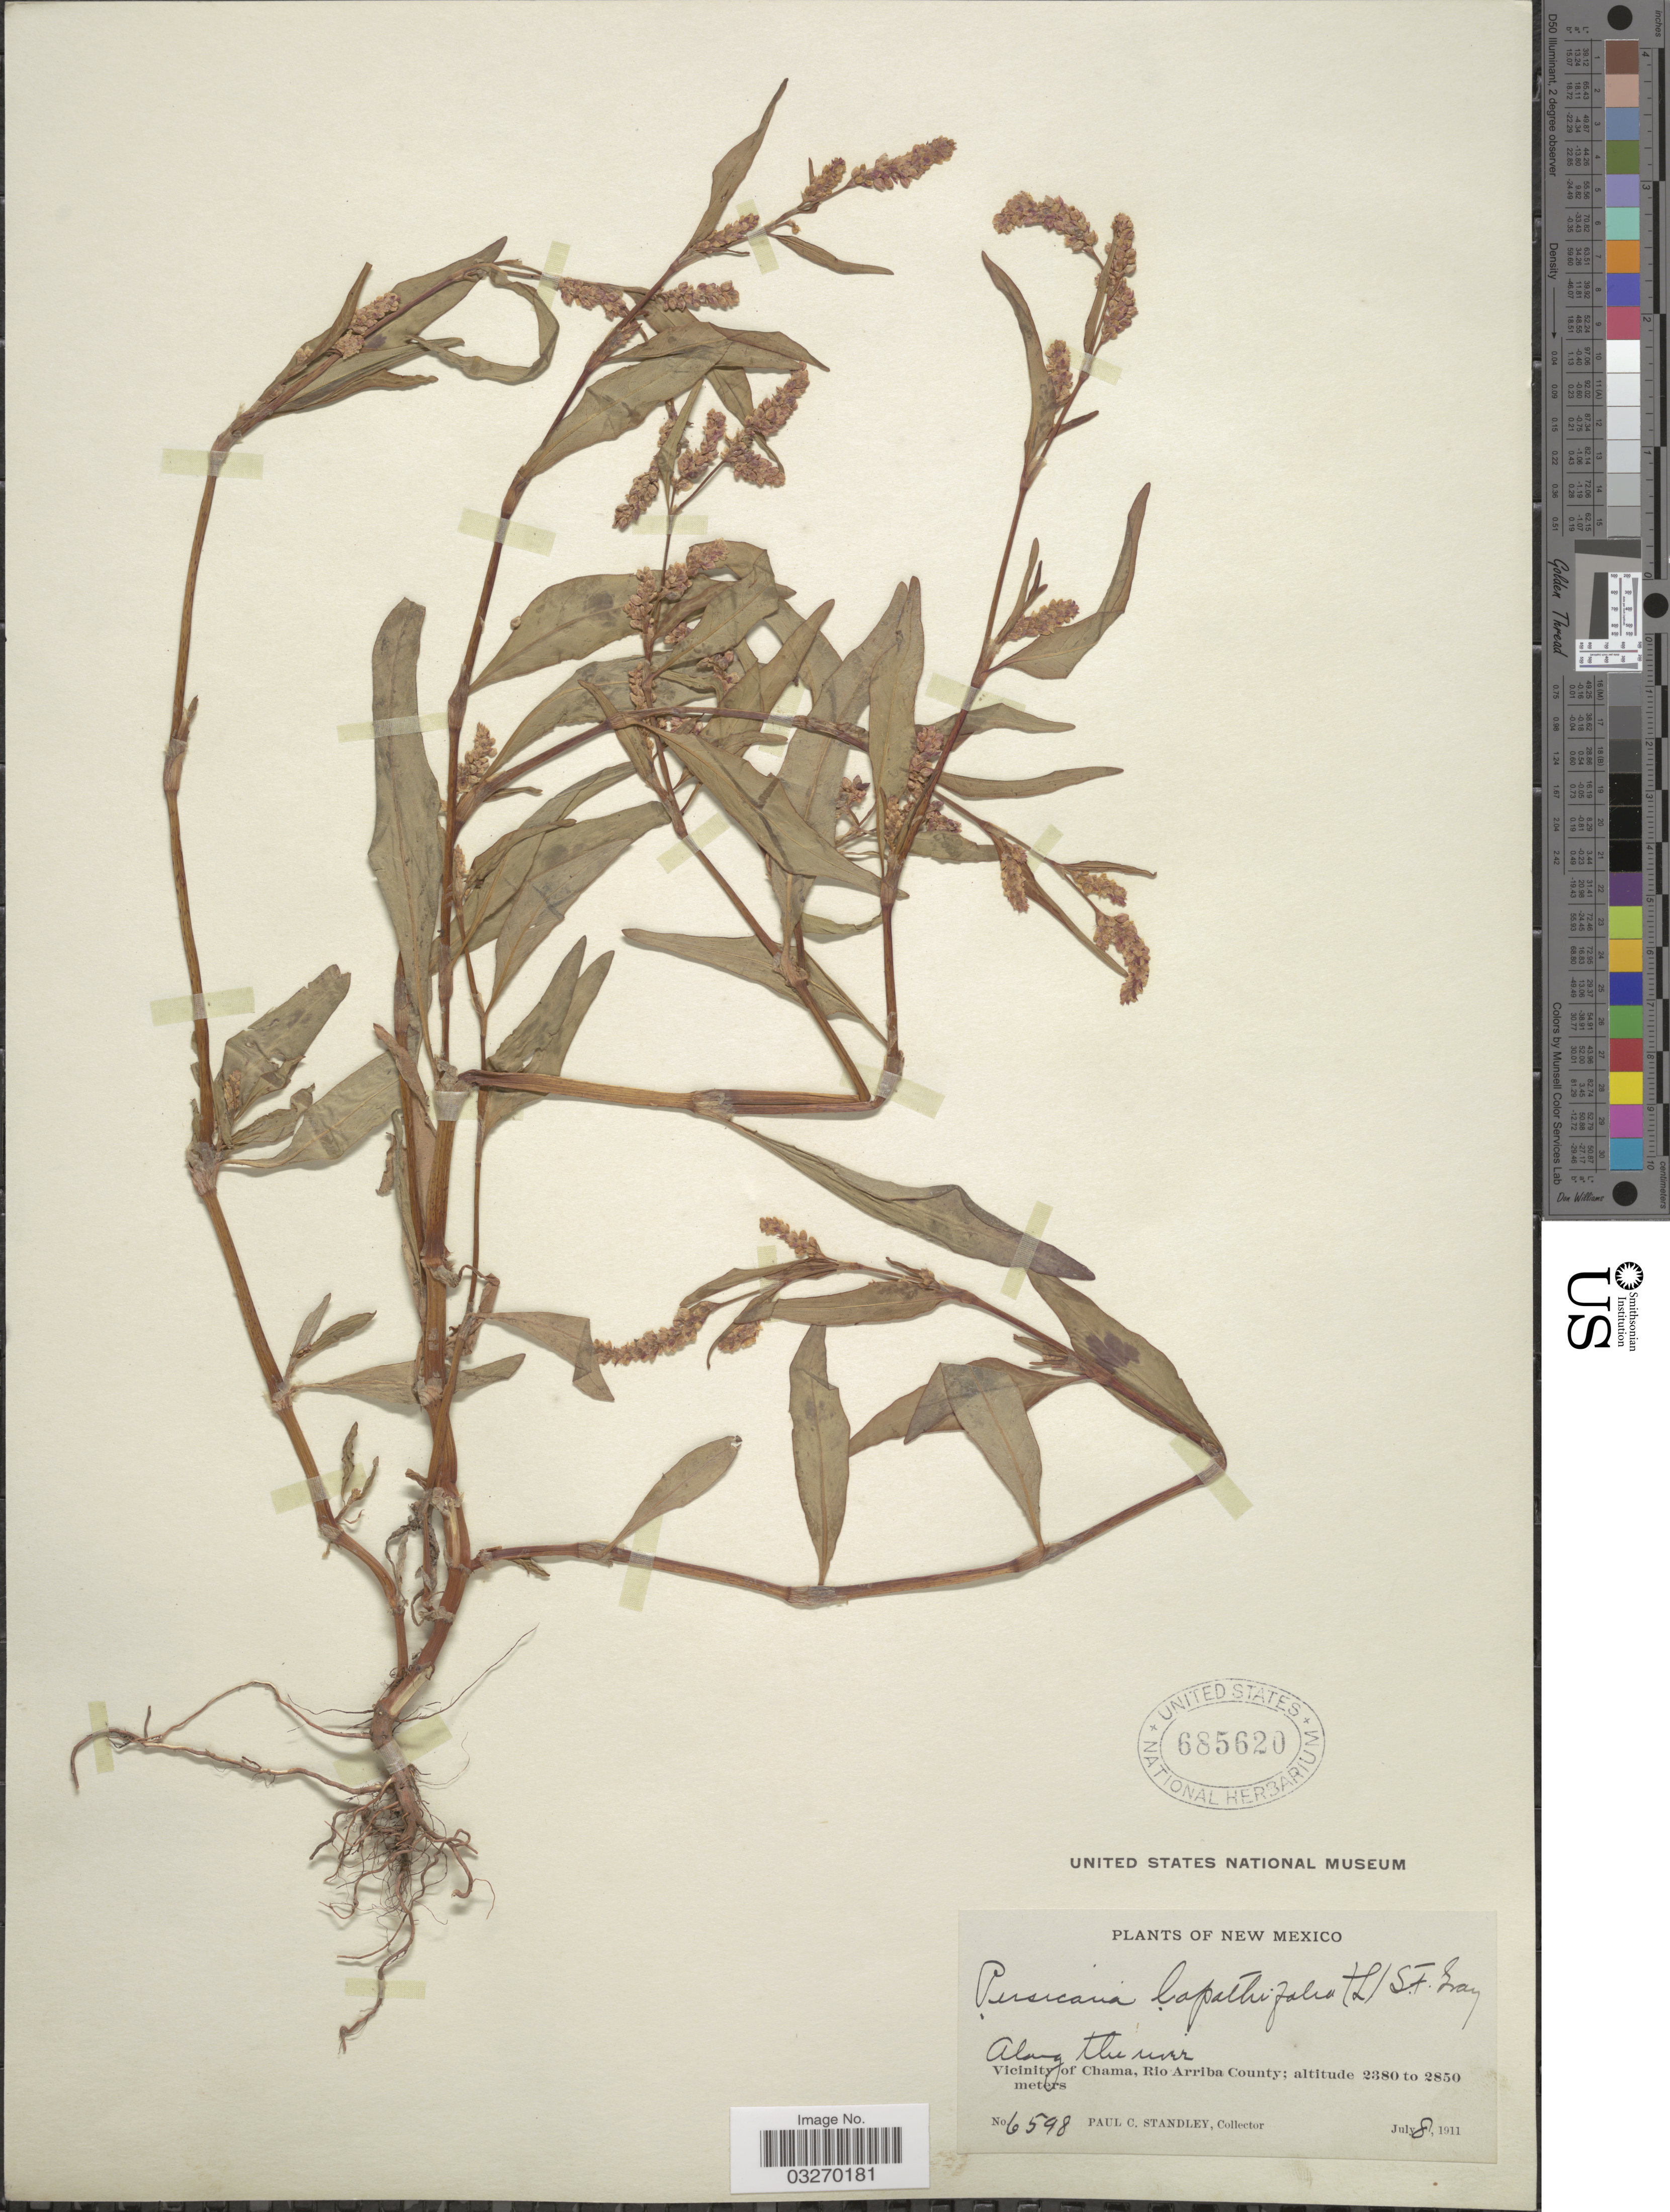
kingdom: Plantae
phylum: Tracheophyta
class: Magnoliopsida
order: Caryophyllales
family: Polygonaceae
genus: Persicaria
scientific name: Persicaria lapathifolia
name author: (L.) Delarbre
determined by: Atha, D. E.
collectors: P. C. Standley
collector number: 6598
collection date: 1911-07-08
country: United States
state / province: New Mexico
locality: Along the river. Vicinity of Chama, Rio Arriba County.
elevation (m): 2380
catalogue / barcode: US 685620